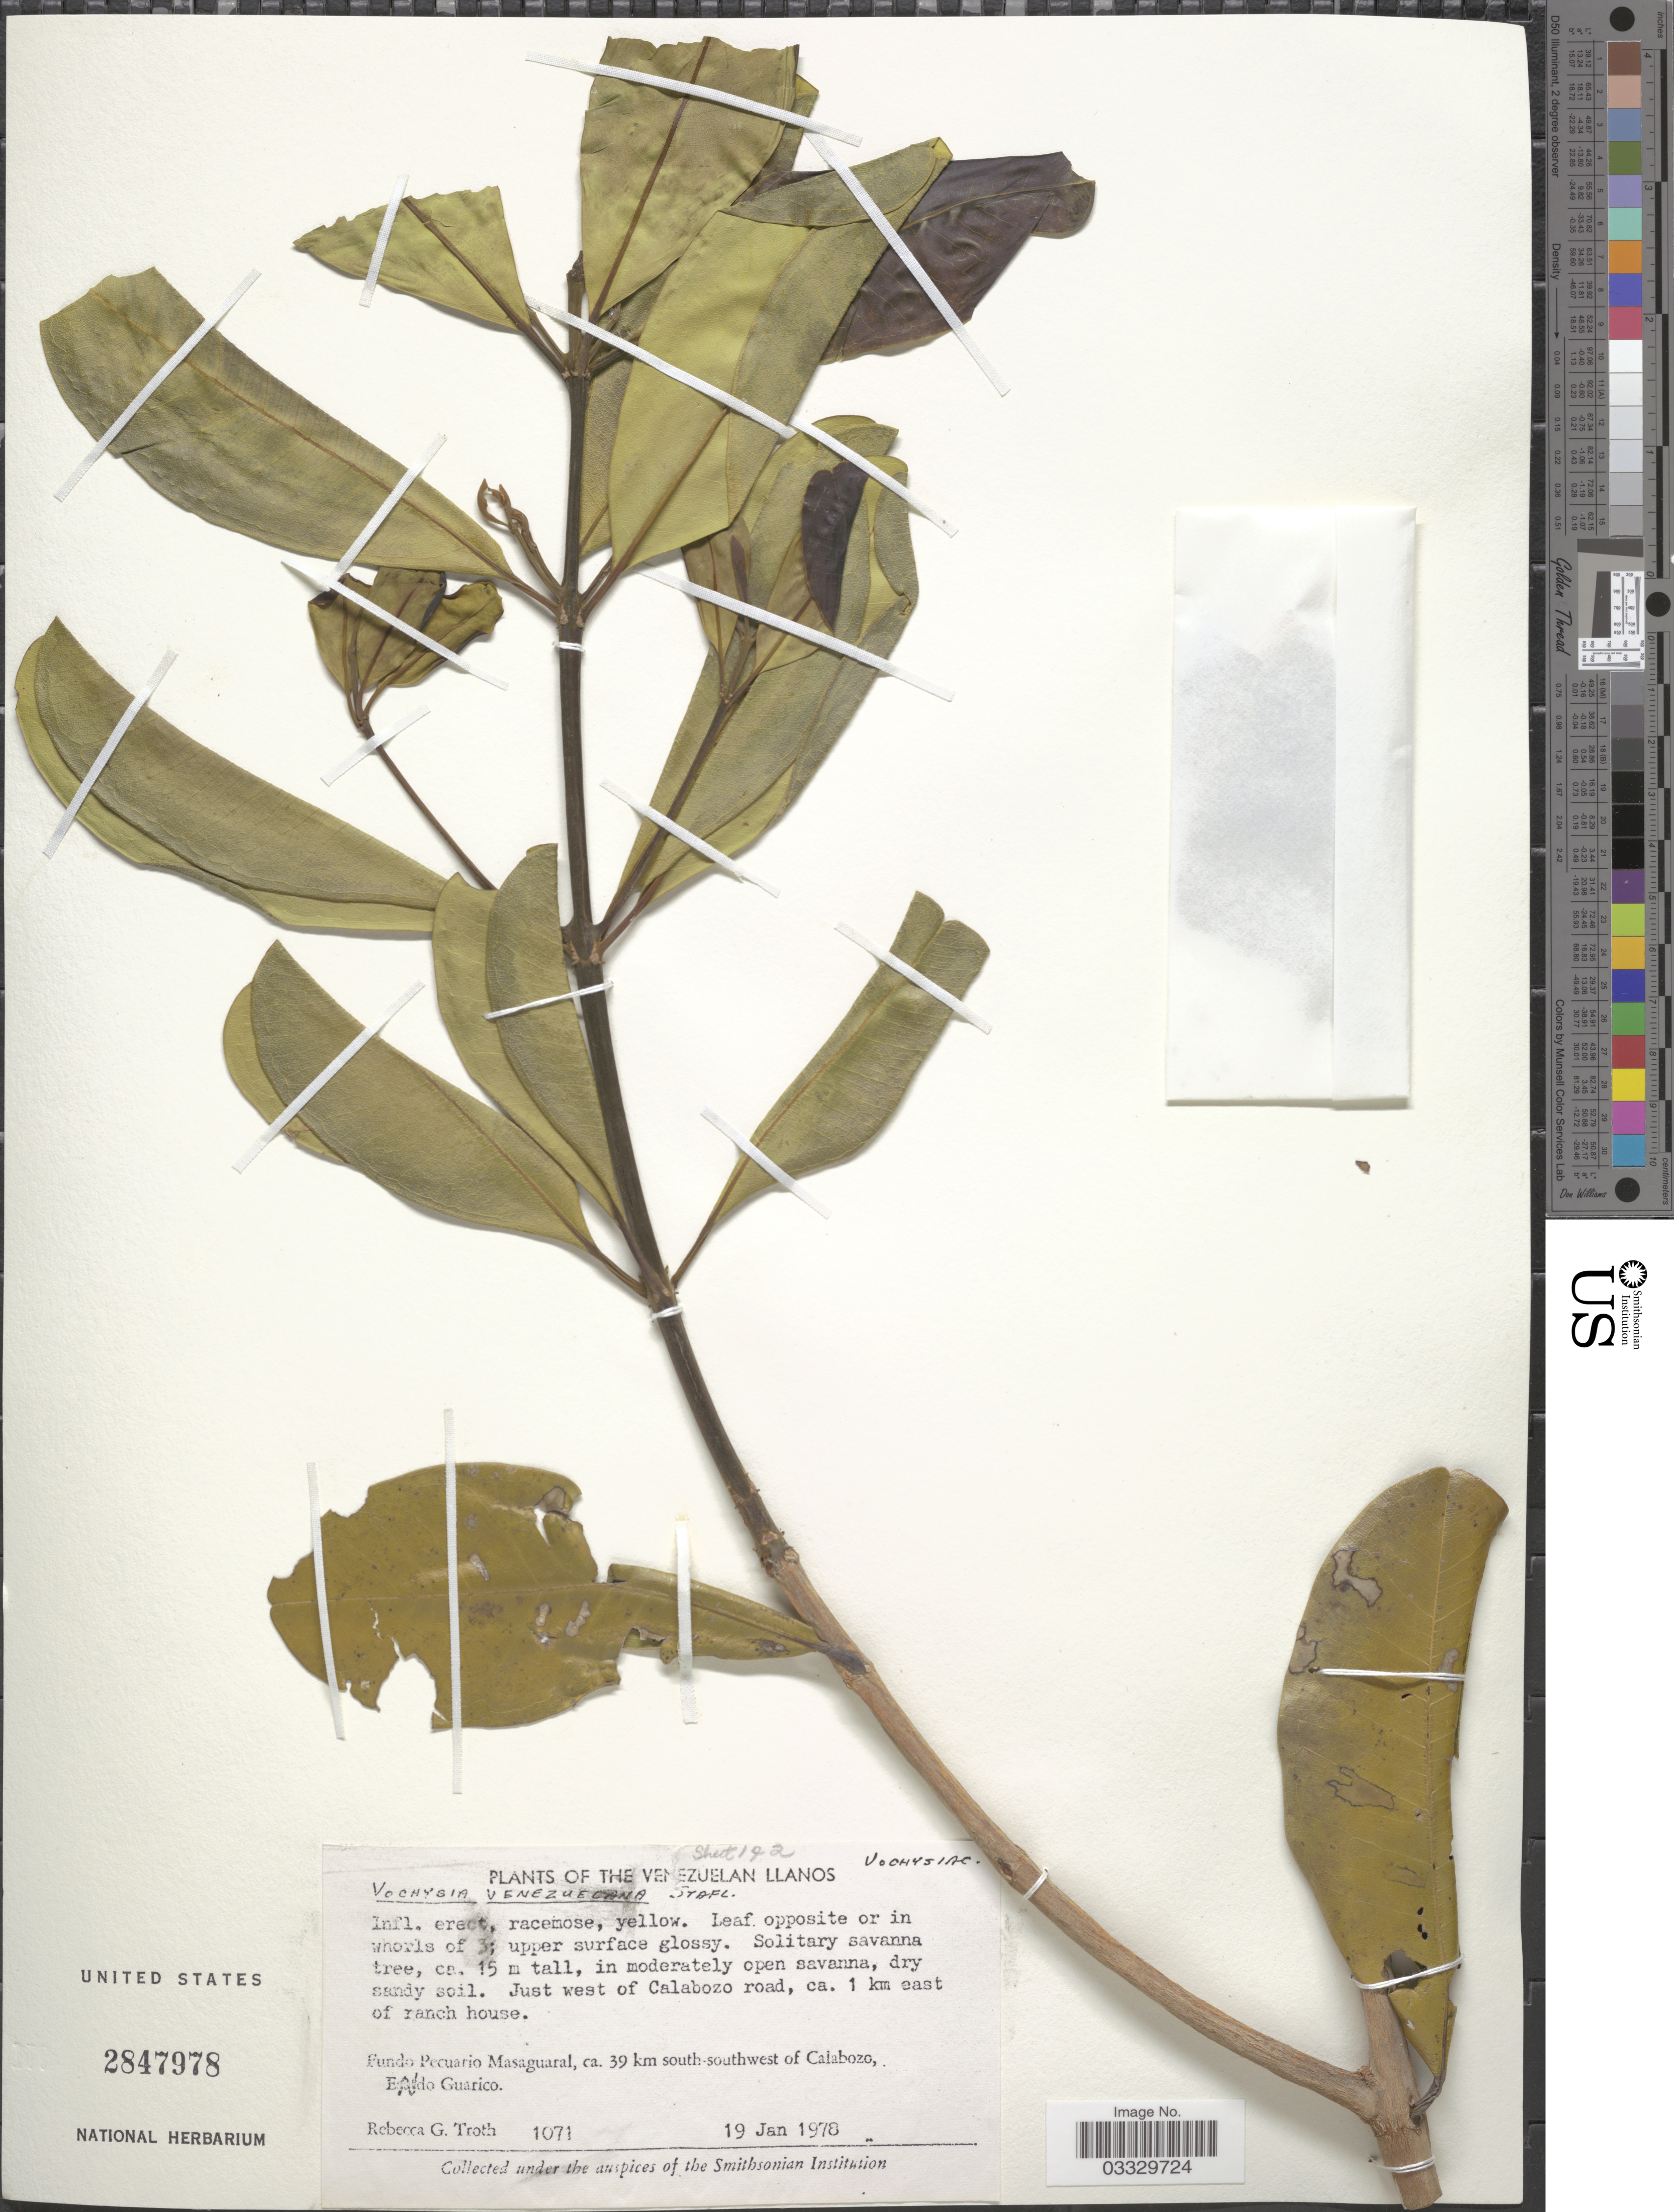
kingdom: Plantae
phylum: Tracheophyta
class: Magnoliopsida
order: Myrtales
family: Vochysiaceae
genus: Vochysia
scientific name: Vochysia venezuelana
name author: Stafleu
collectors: R. Troth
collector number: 1071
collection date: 1978-01-19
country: Venezuela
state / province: Guárico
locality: Venezuelan Llanos. Just west of Calabozo road, ca. 1 km east of ranch house. Fundo Pecuario Masaguaral, ca. 39 km south-southwest of Calabozo.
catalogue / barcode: US 2847978